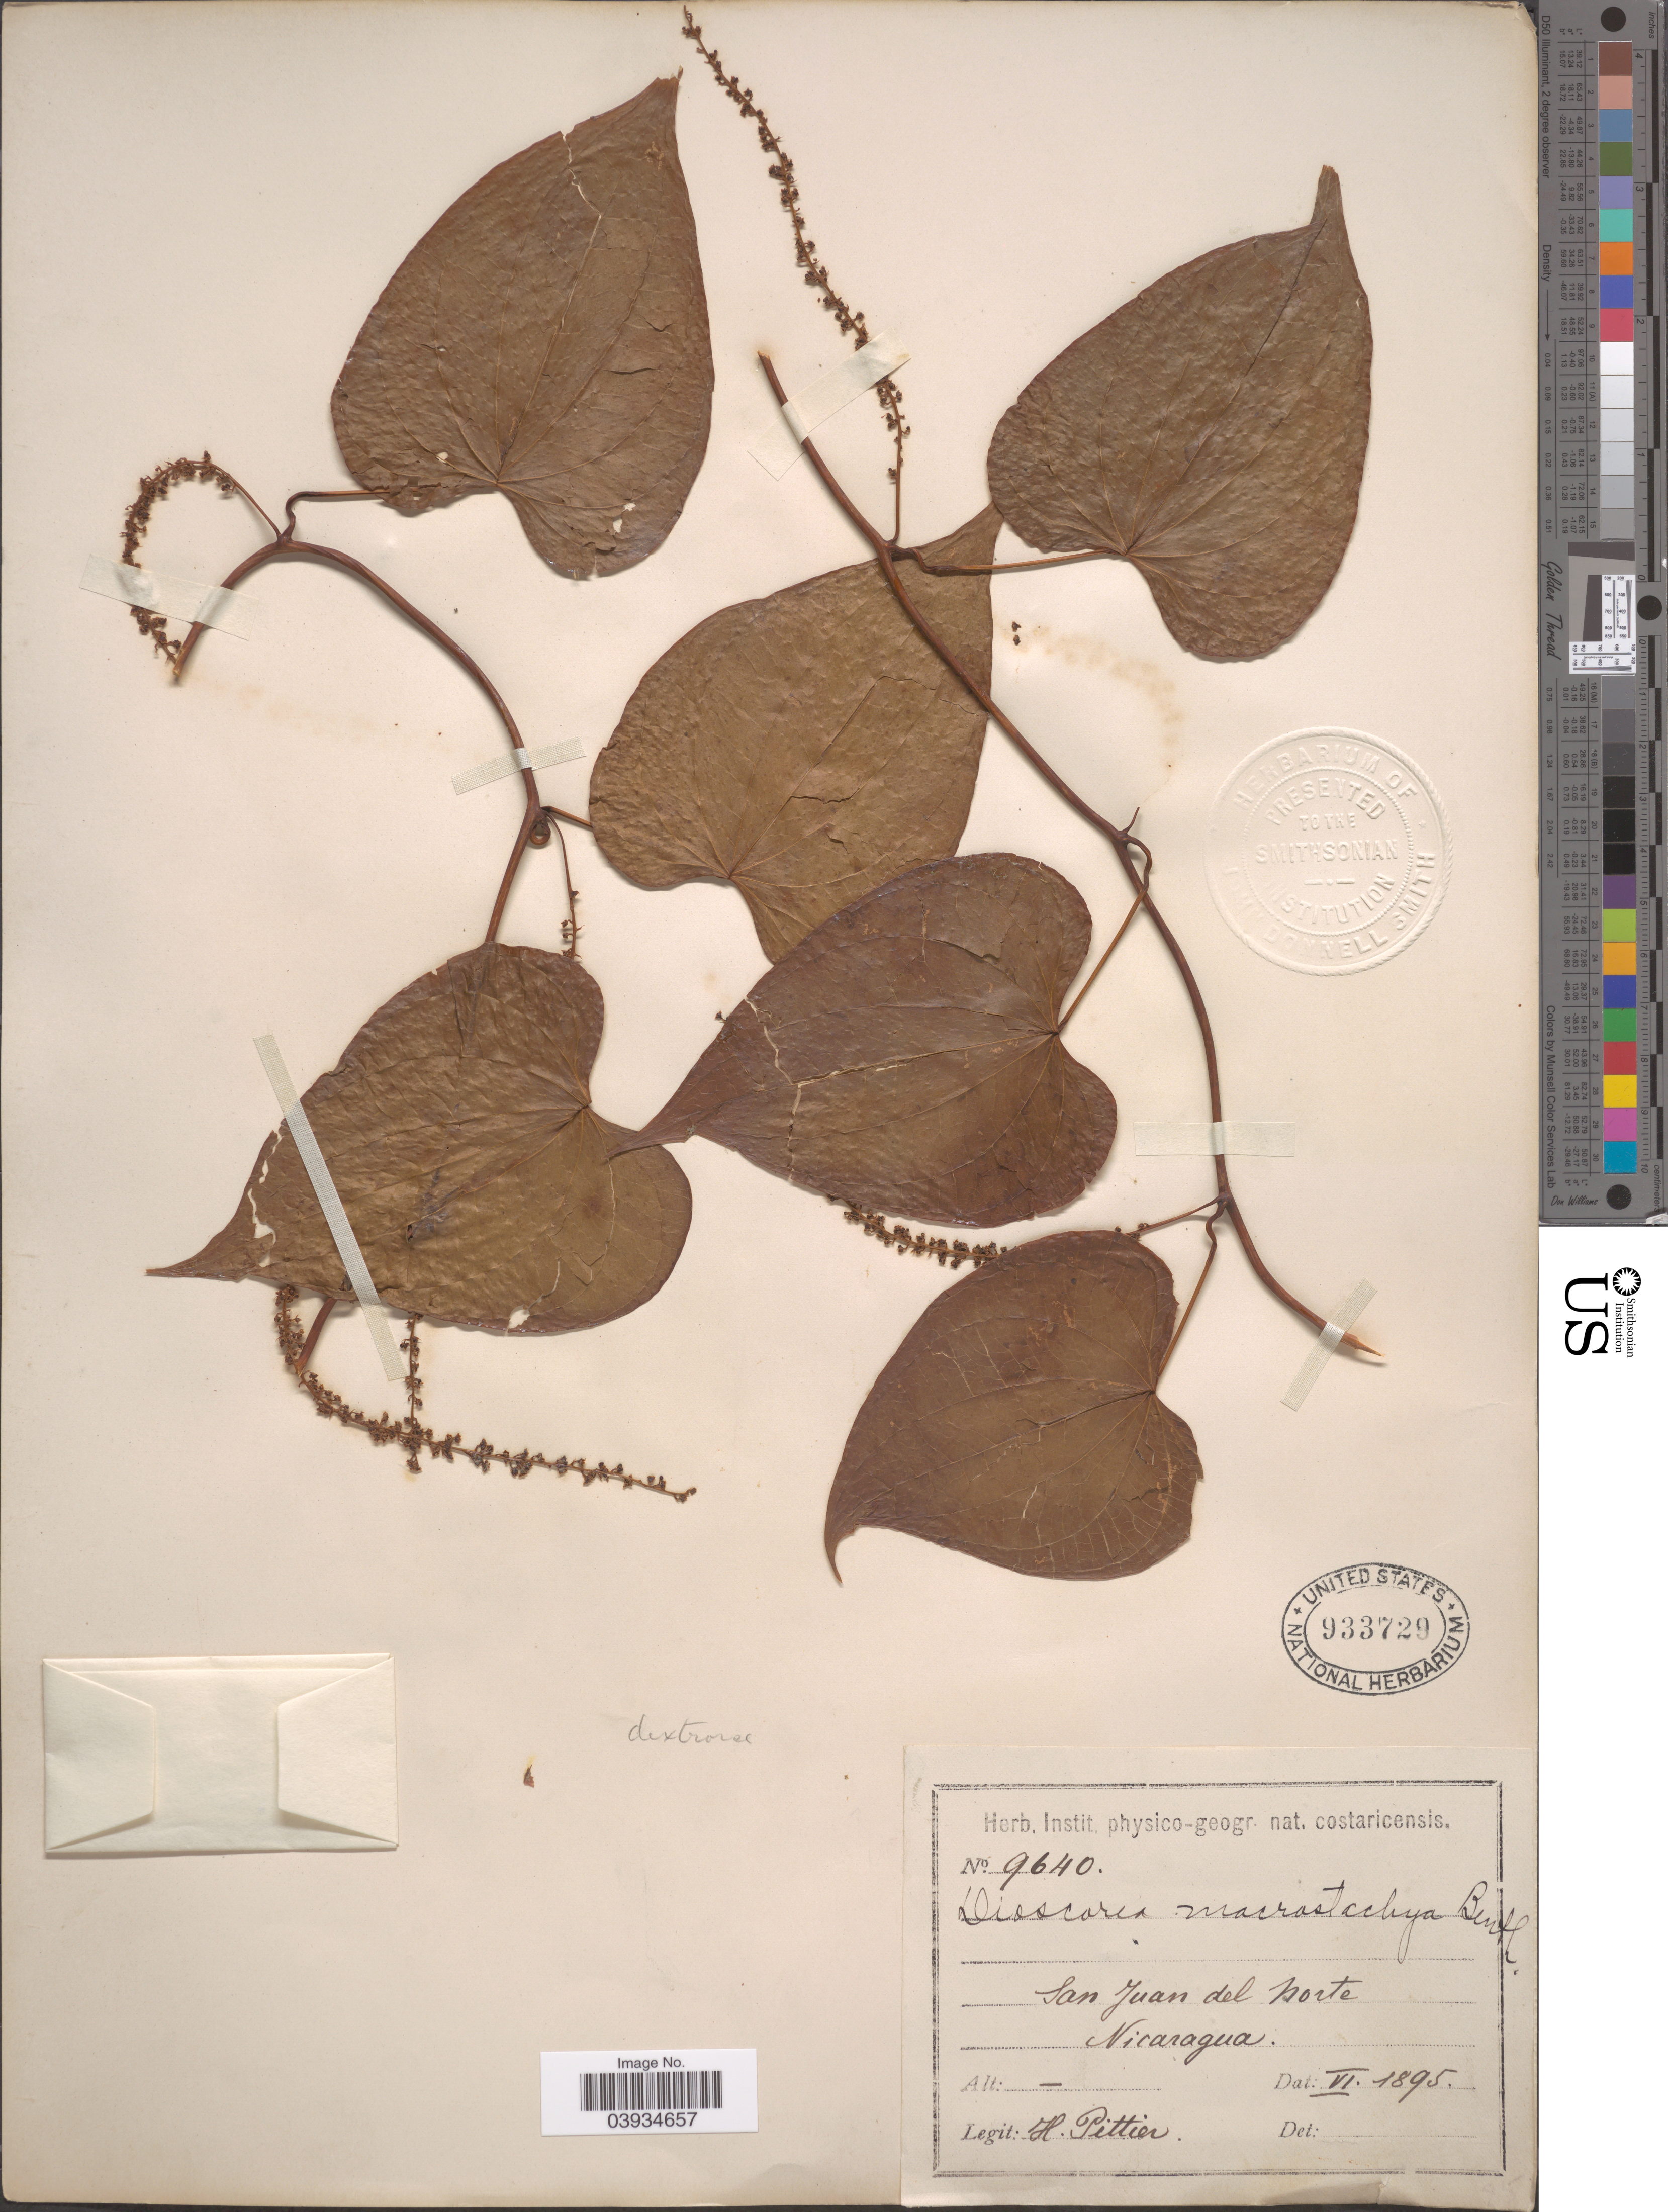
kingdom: Plantae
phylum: Tracheophyta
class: Liliopsida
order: Dioscoreales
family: Dioscoreaceae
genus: Dioscorea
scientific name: Dioscorea mexicana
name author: Scheidw.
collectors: H. F. Pittier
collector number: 9640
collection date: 1895-06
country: Nicaragua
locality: San Juan del Norte.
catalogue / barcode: US 933729